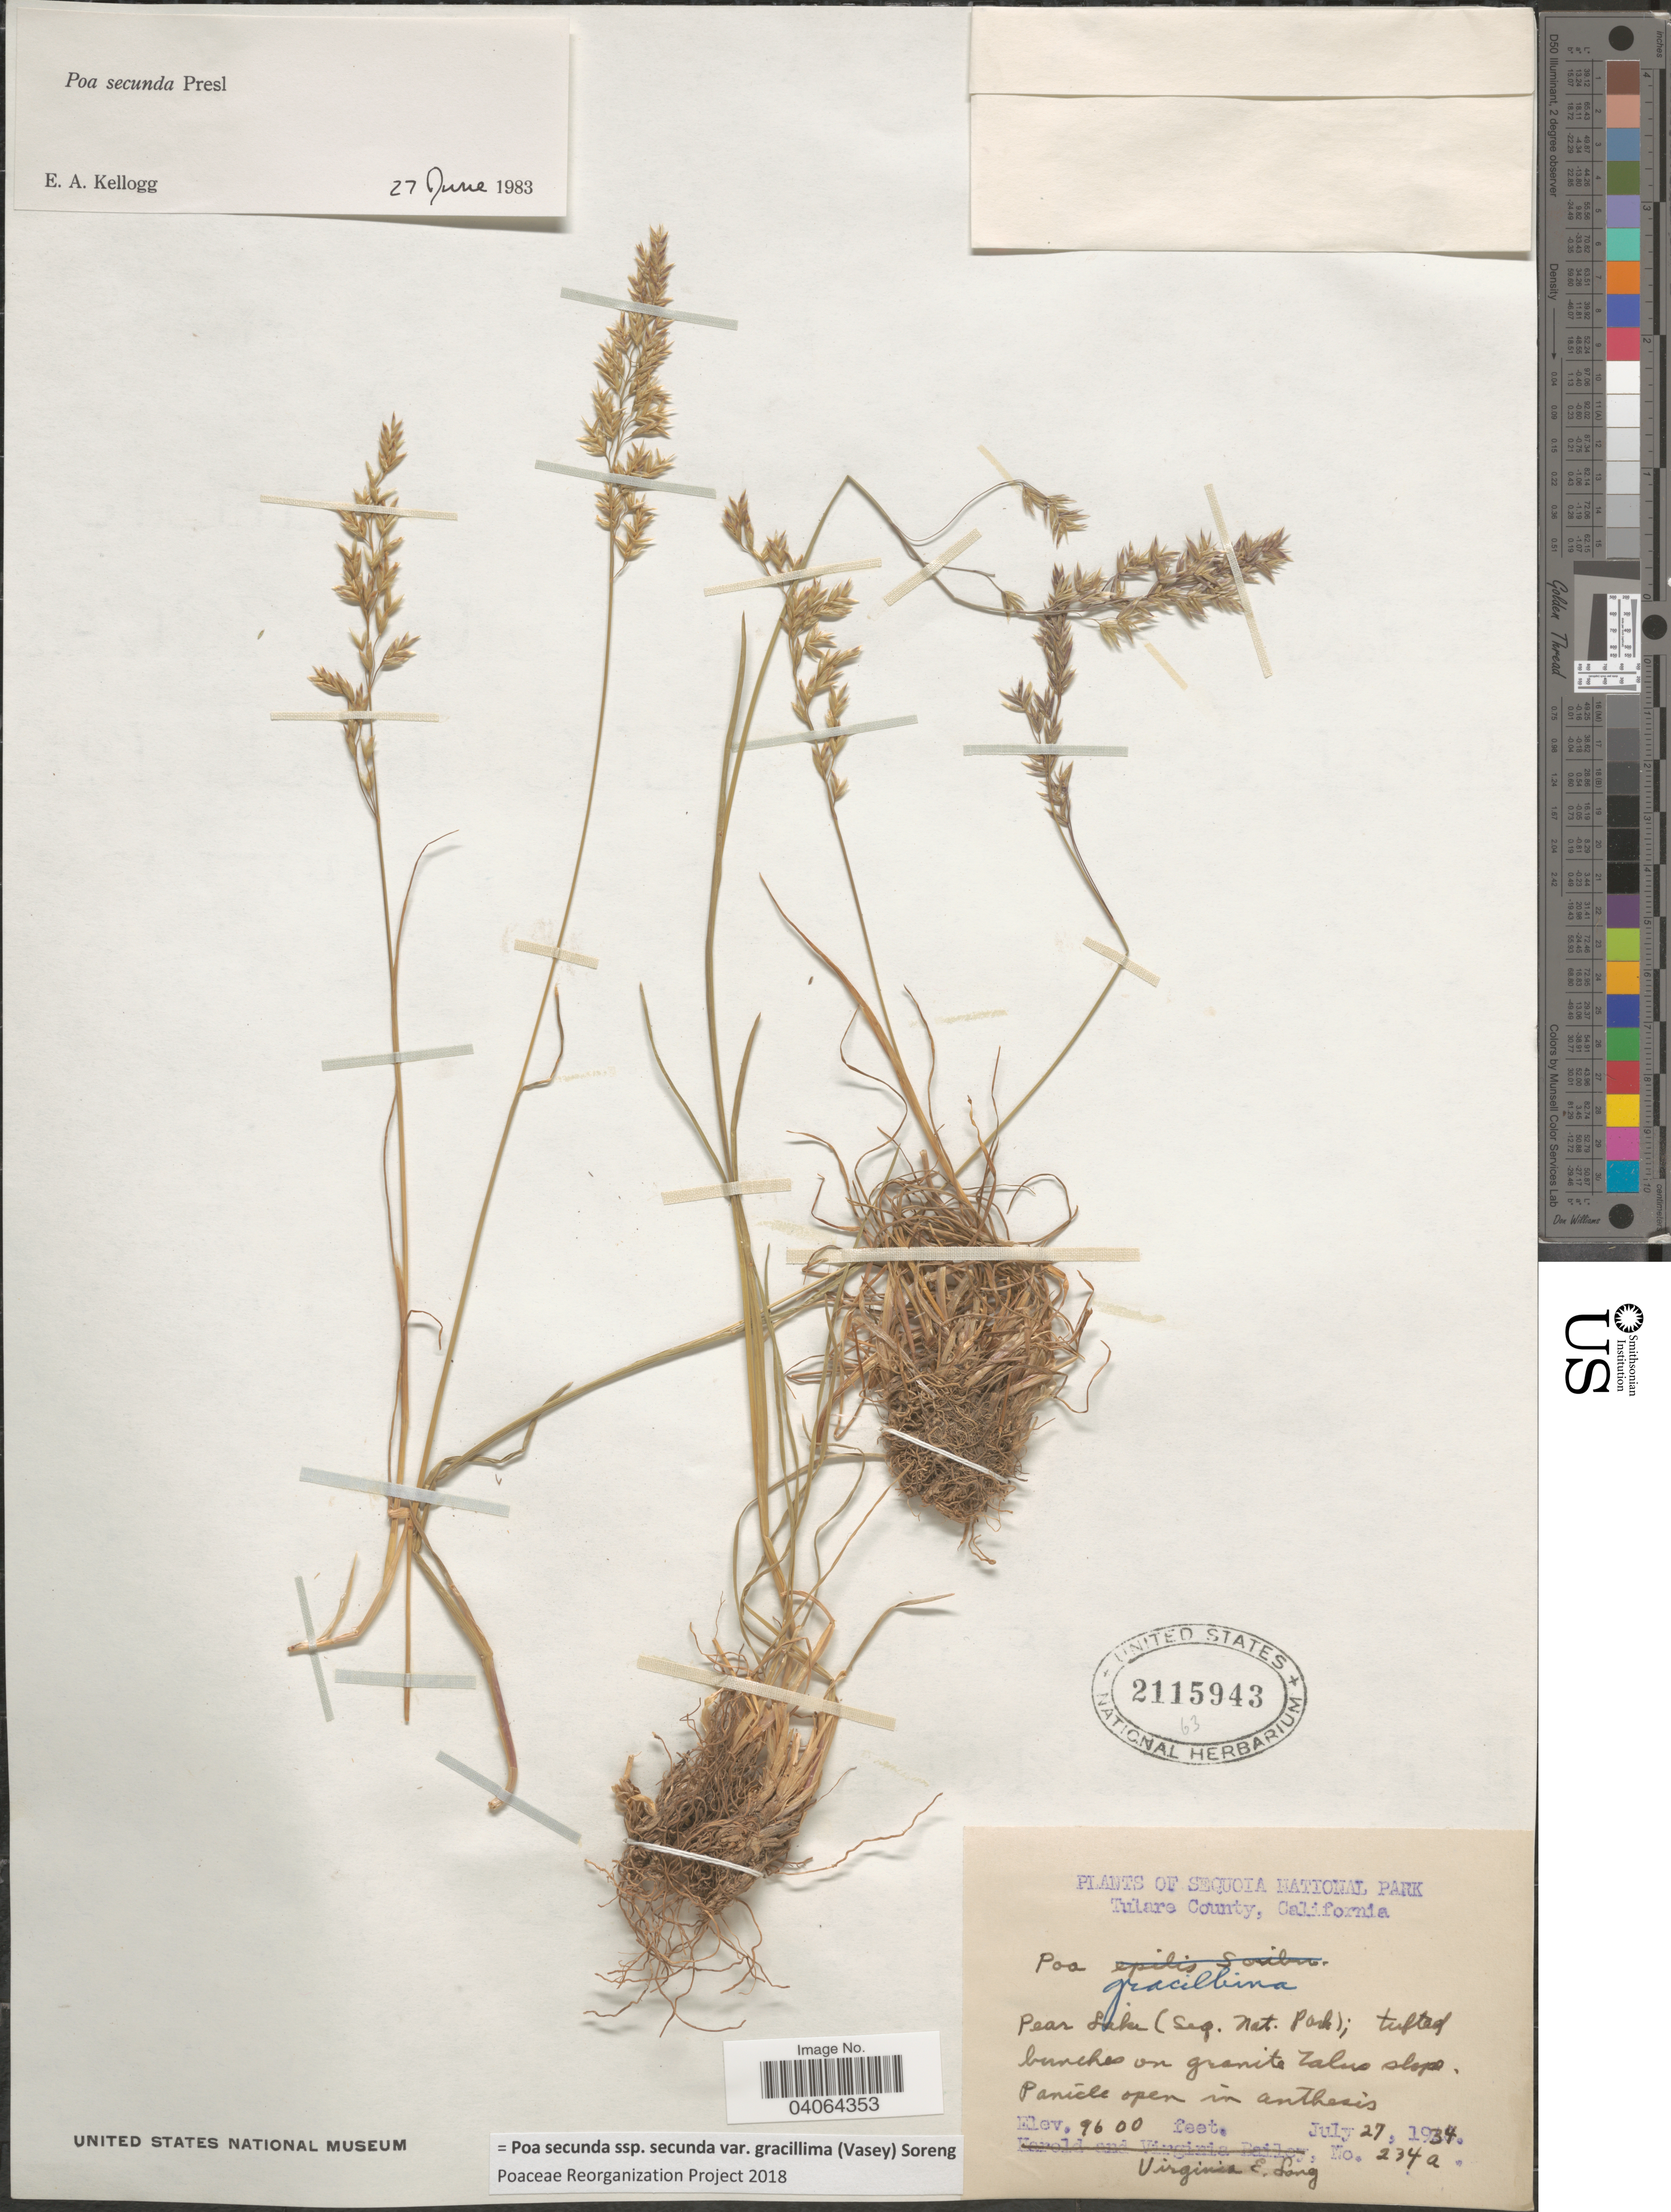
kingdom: Plantae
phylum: Tracheophyta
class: Liliopsida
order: Poales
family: Poaceae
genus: Poa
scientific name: Poa secunda subsp. secunda var. gracillima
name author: (Vasey) Soreng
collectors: V. Long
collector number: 234a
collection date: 1934-07-27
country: United States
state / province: California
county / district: Tulare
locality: Sequoia National Park. Tulare County. Pear Lake (Seq. Nat. Park).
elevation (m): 2926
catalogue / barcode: US 2115943